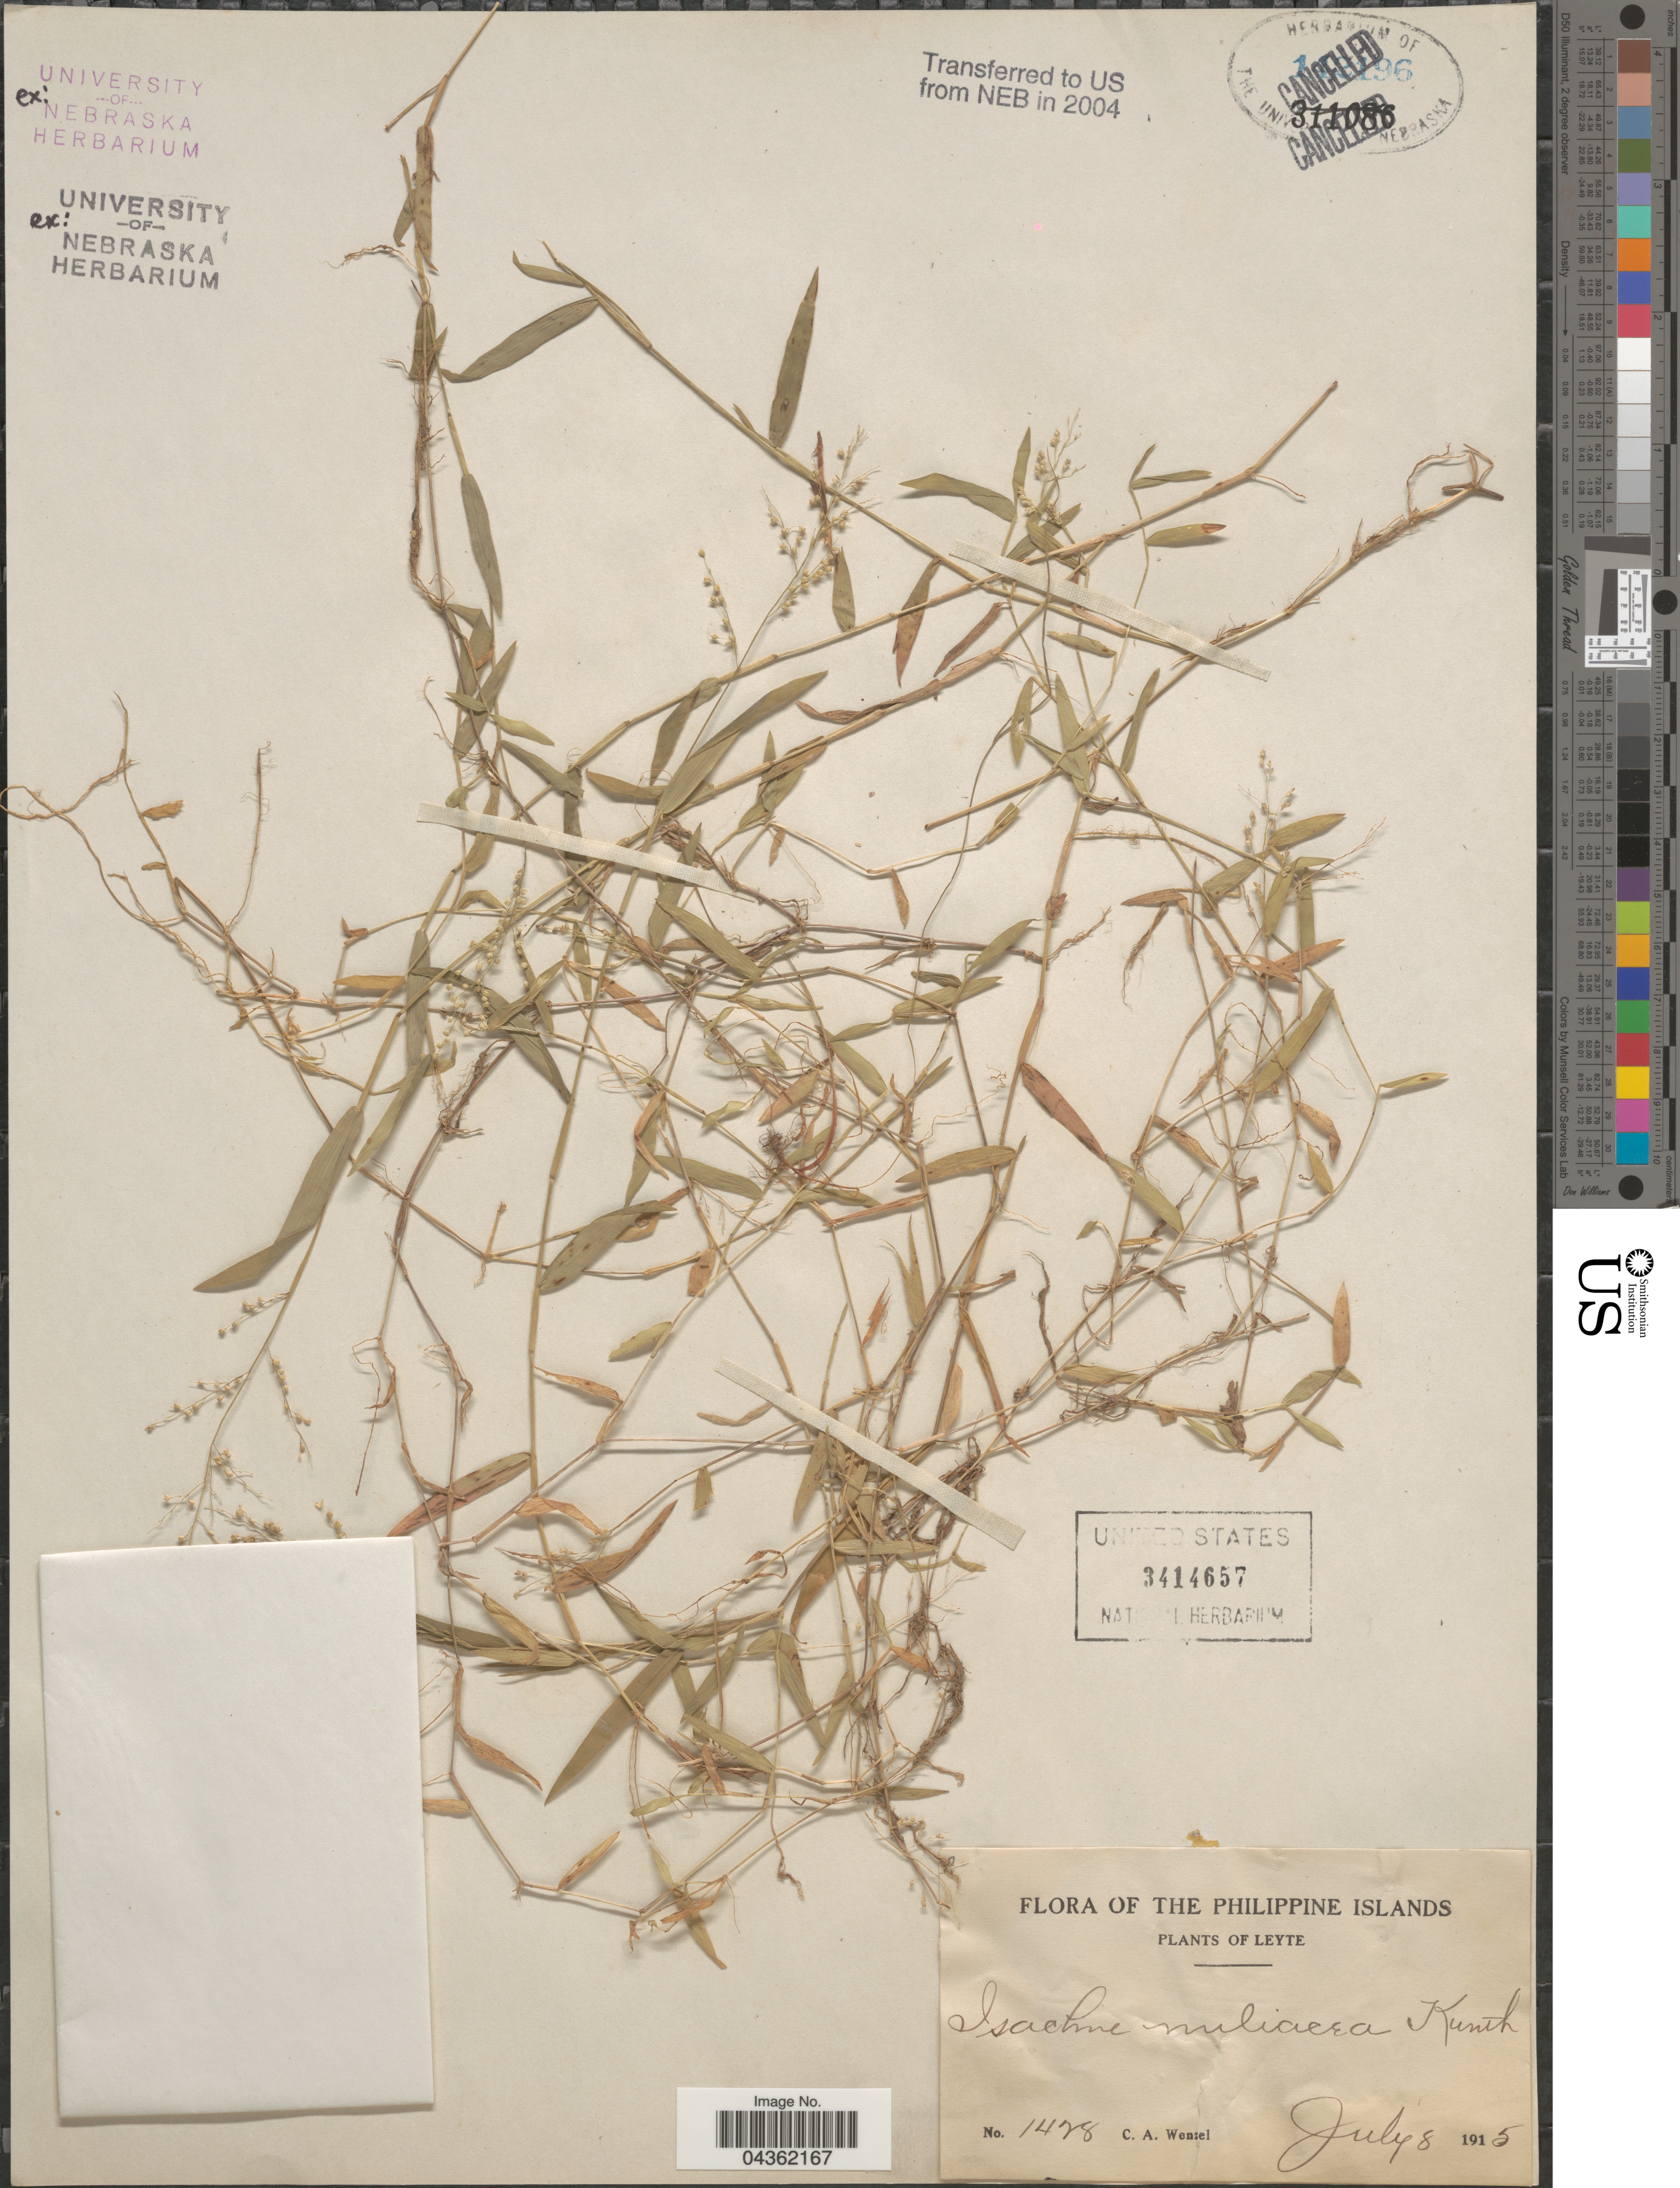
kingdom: Plantae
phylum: Tracheophyta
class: Liliopsida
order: Poales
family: Poaceae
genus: Isachne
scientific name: Isachne minutula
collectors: C. Wenzel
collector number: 1428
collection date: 1915-07-08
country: Philippines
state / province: Eastern Visayas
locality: Philippine Islands. Leyte.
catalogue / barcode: US 3414657